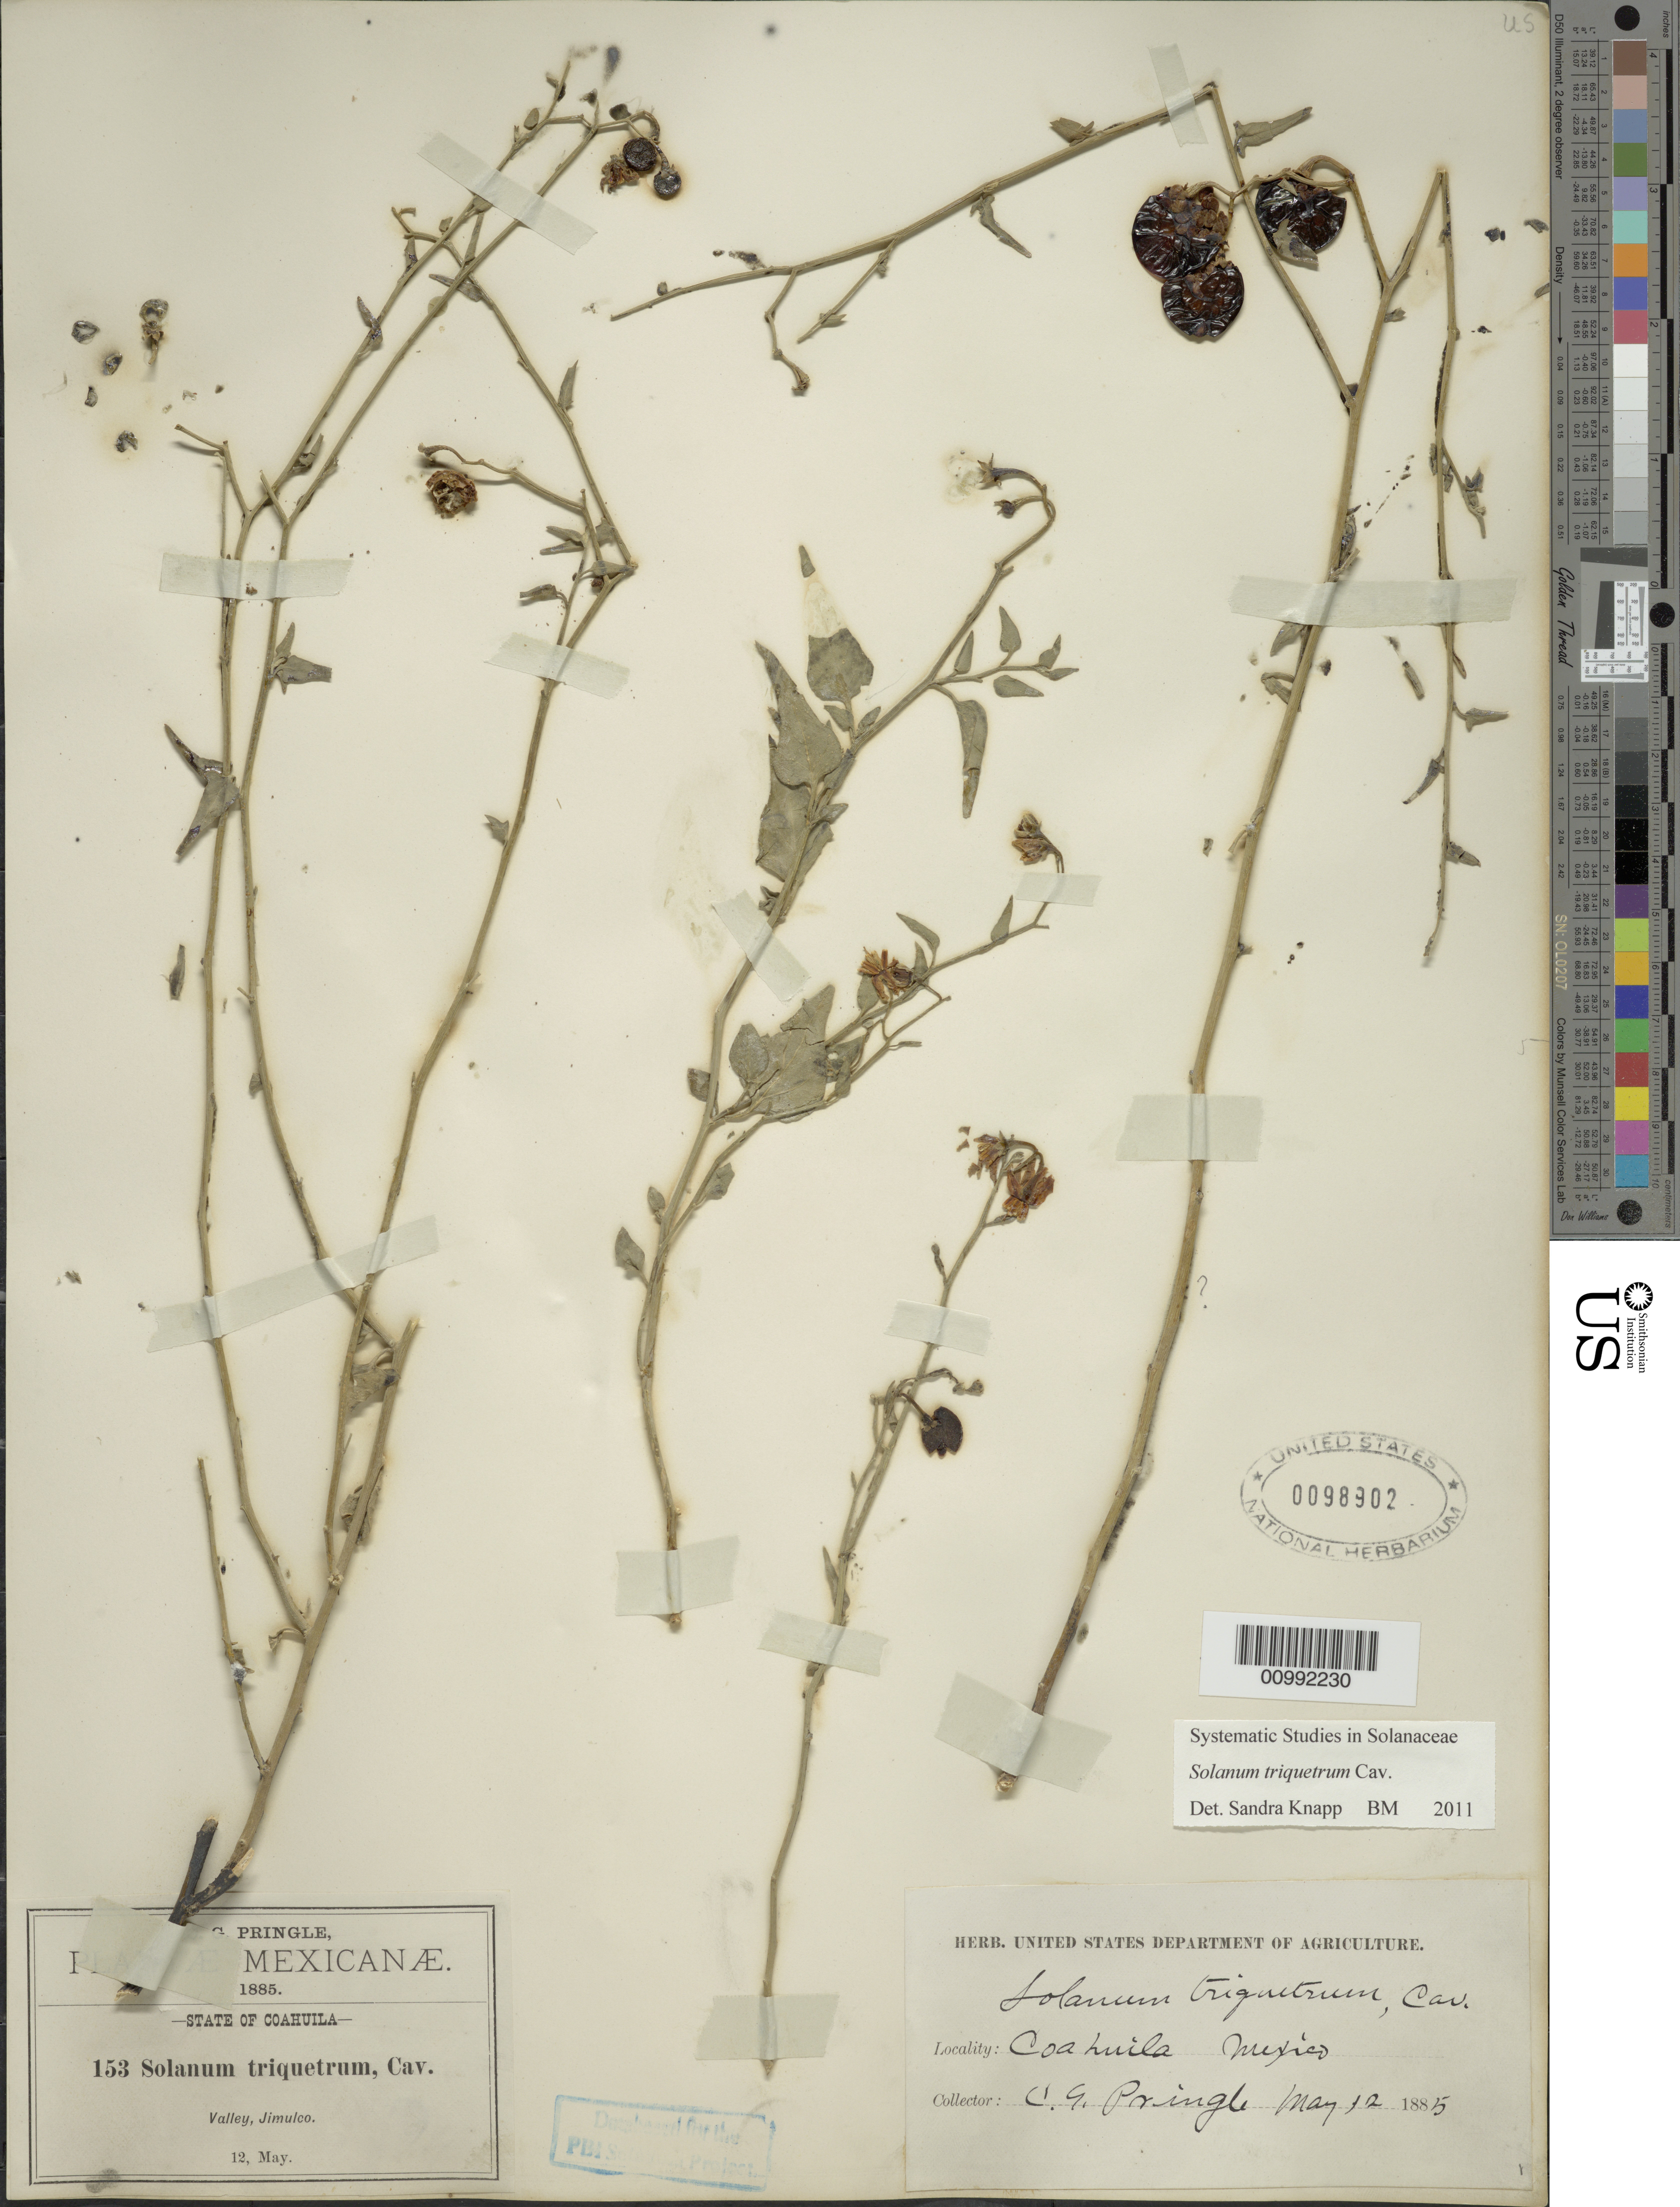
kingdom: Plantae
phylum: Tracheophyta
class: Magnoliopsida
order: Solanales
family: Solanaceae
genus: Solanum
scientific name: Solanum triquetrum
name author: Cav.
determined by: Knapp, S. D.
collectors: C. G. Pringle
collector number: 153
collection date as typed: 12 May 1885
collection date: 1885-05-12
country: Mexico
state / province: Coahuila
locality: Valley, Jimulco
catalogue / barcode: US 98902